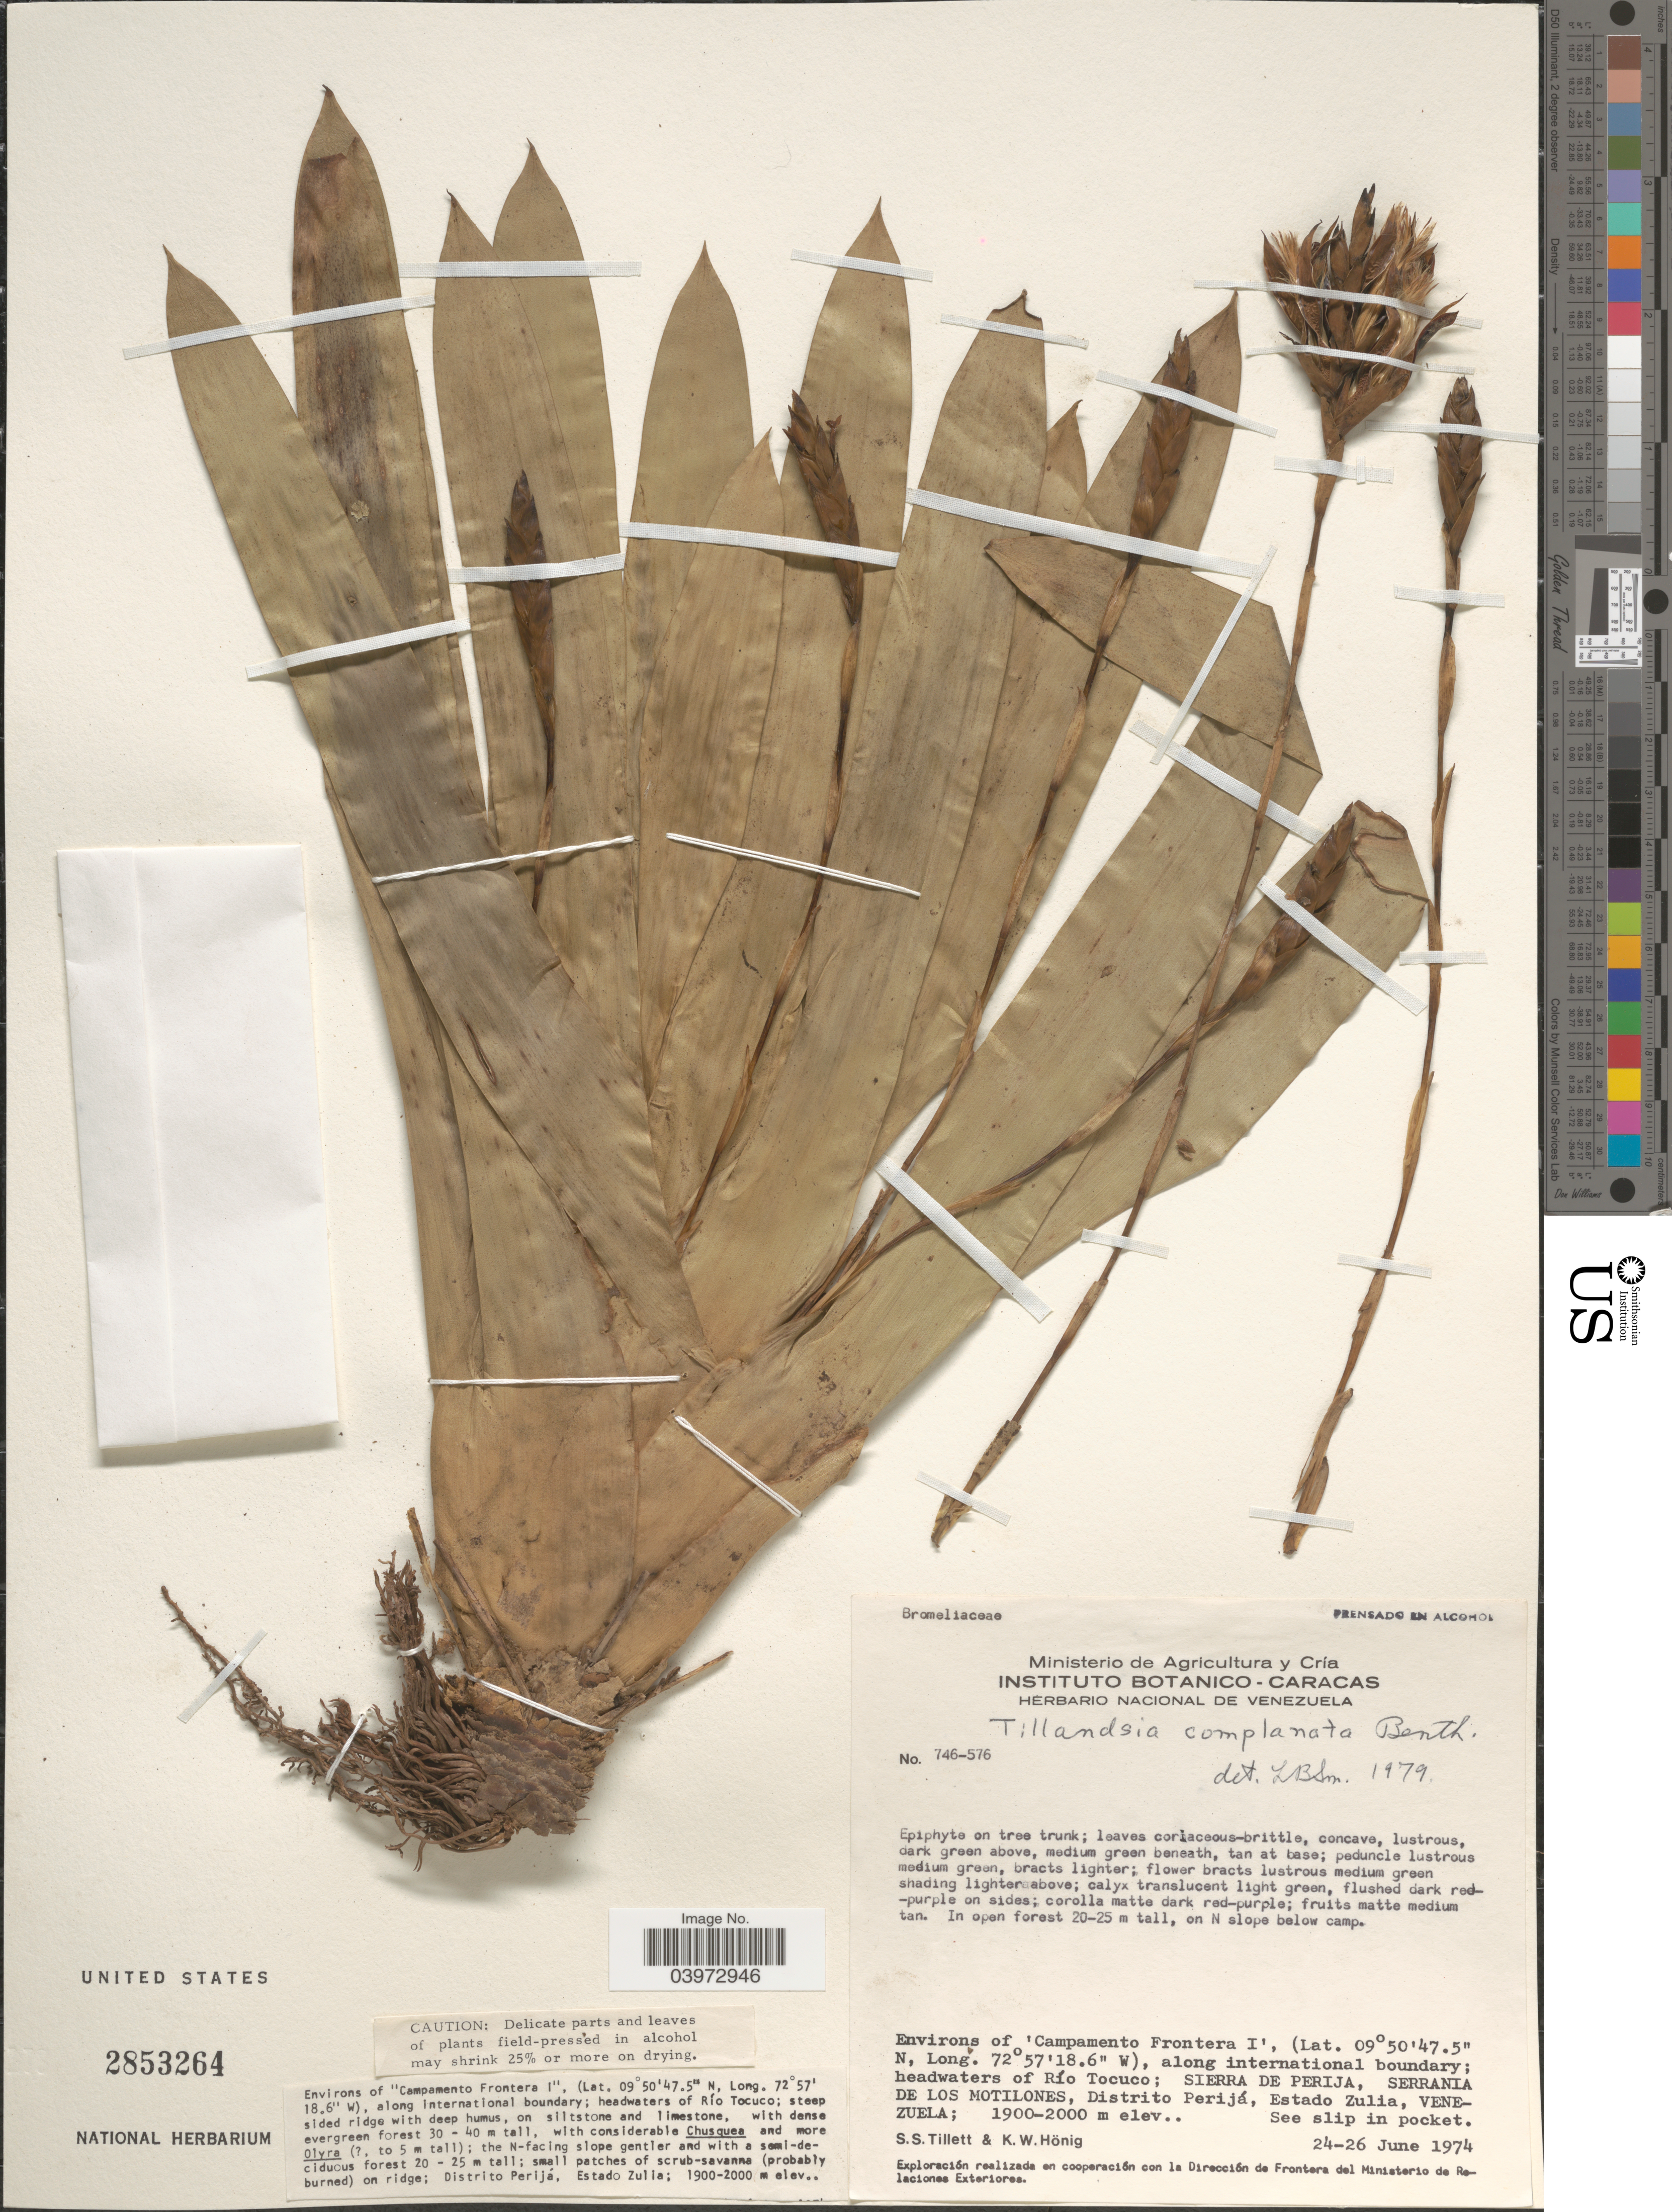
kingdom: Plantae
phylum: Tracheophyta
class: Liliopsida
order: Poales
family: Bromeliaceae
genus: Tillandsia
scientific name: Tillandsia complanata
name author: Benth.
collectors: S. S. Tillett & K. Hönig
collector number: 746-576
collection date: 1974-06-24/1974-06-26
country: Venezuela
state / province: Zulia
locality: On N slope below camp. Environs of 'Campamento Frontera I', along international boundary; headwaters of Río Tocuco; Sierra de Perija, Serrania de Los Motilones, Distrito Perijá.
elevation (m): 1900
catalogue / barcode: US 2853264